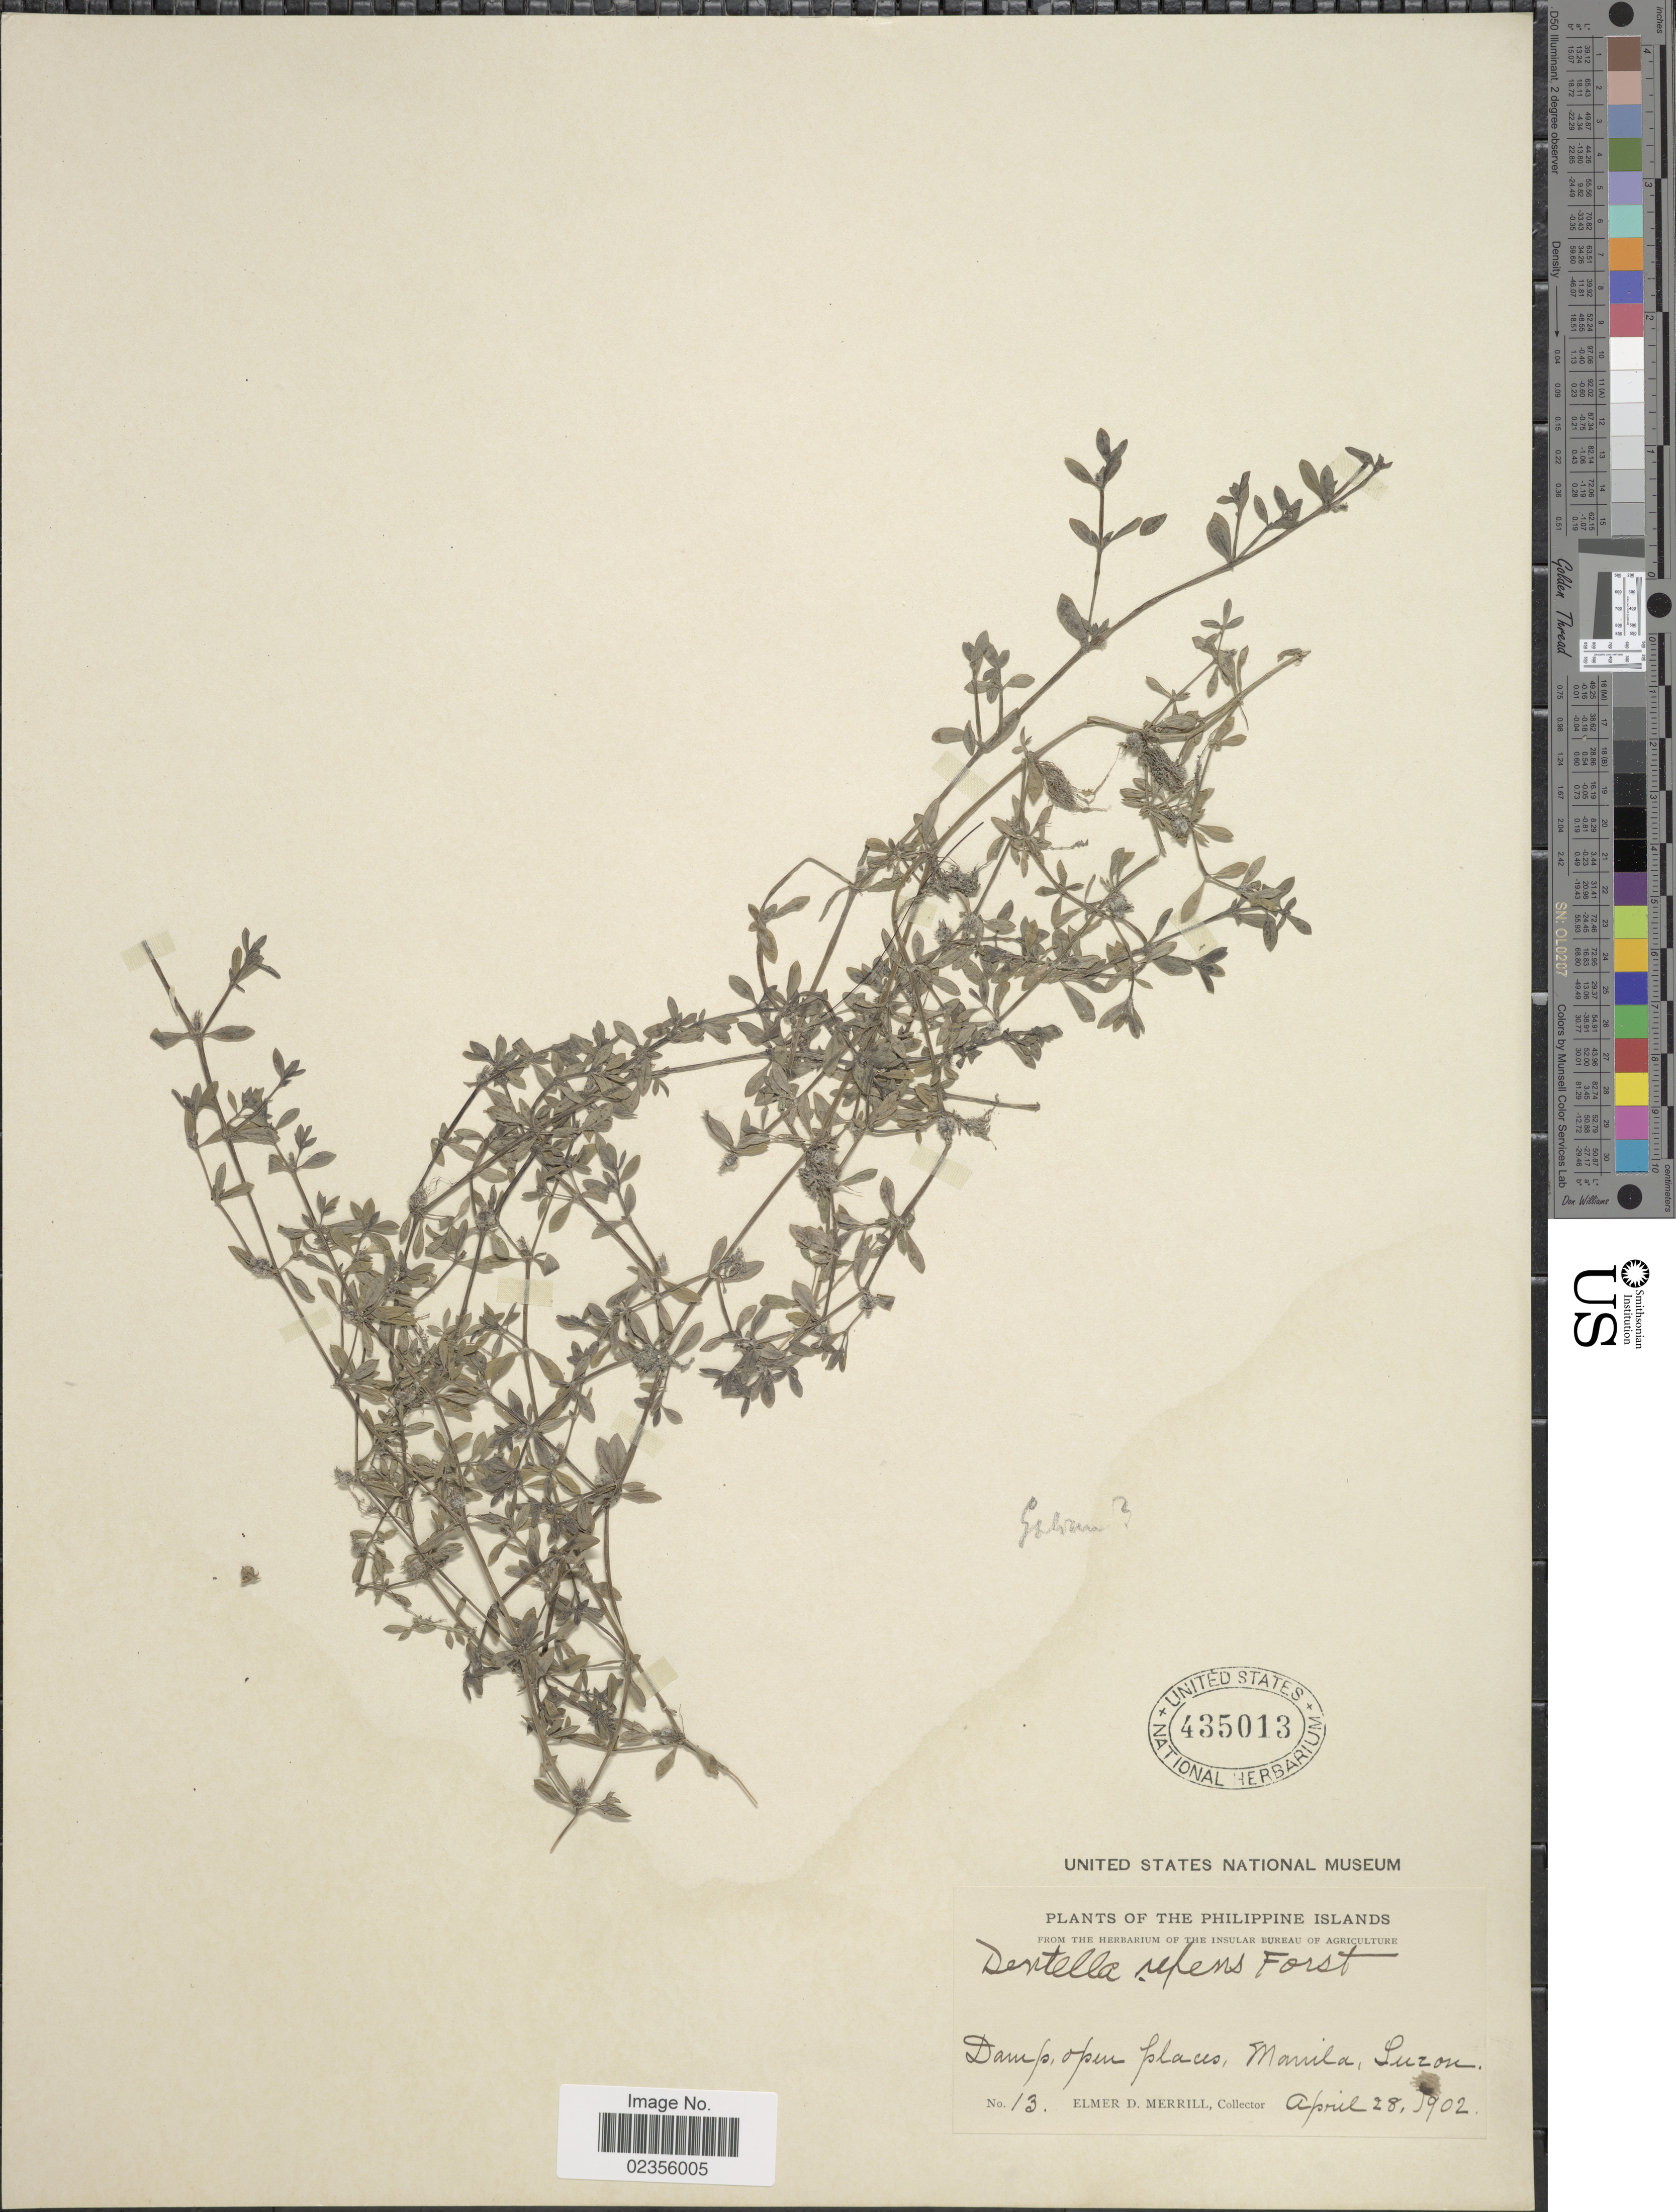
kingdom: Plantae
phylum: Tracheophyta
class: Magnoliopsida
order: Gentianales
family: Rubiaceae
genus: Dentella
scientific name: Dentella repens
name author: J.R. Forst. & G. Forst.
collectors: E. D. Merrill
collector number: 13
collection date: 1902-04-28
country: Philippines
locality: Philippine Islands. Damp, open places, Manila, Luzon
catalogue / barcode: US 435013